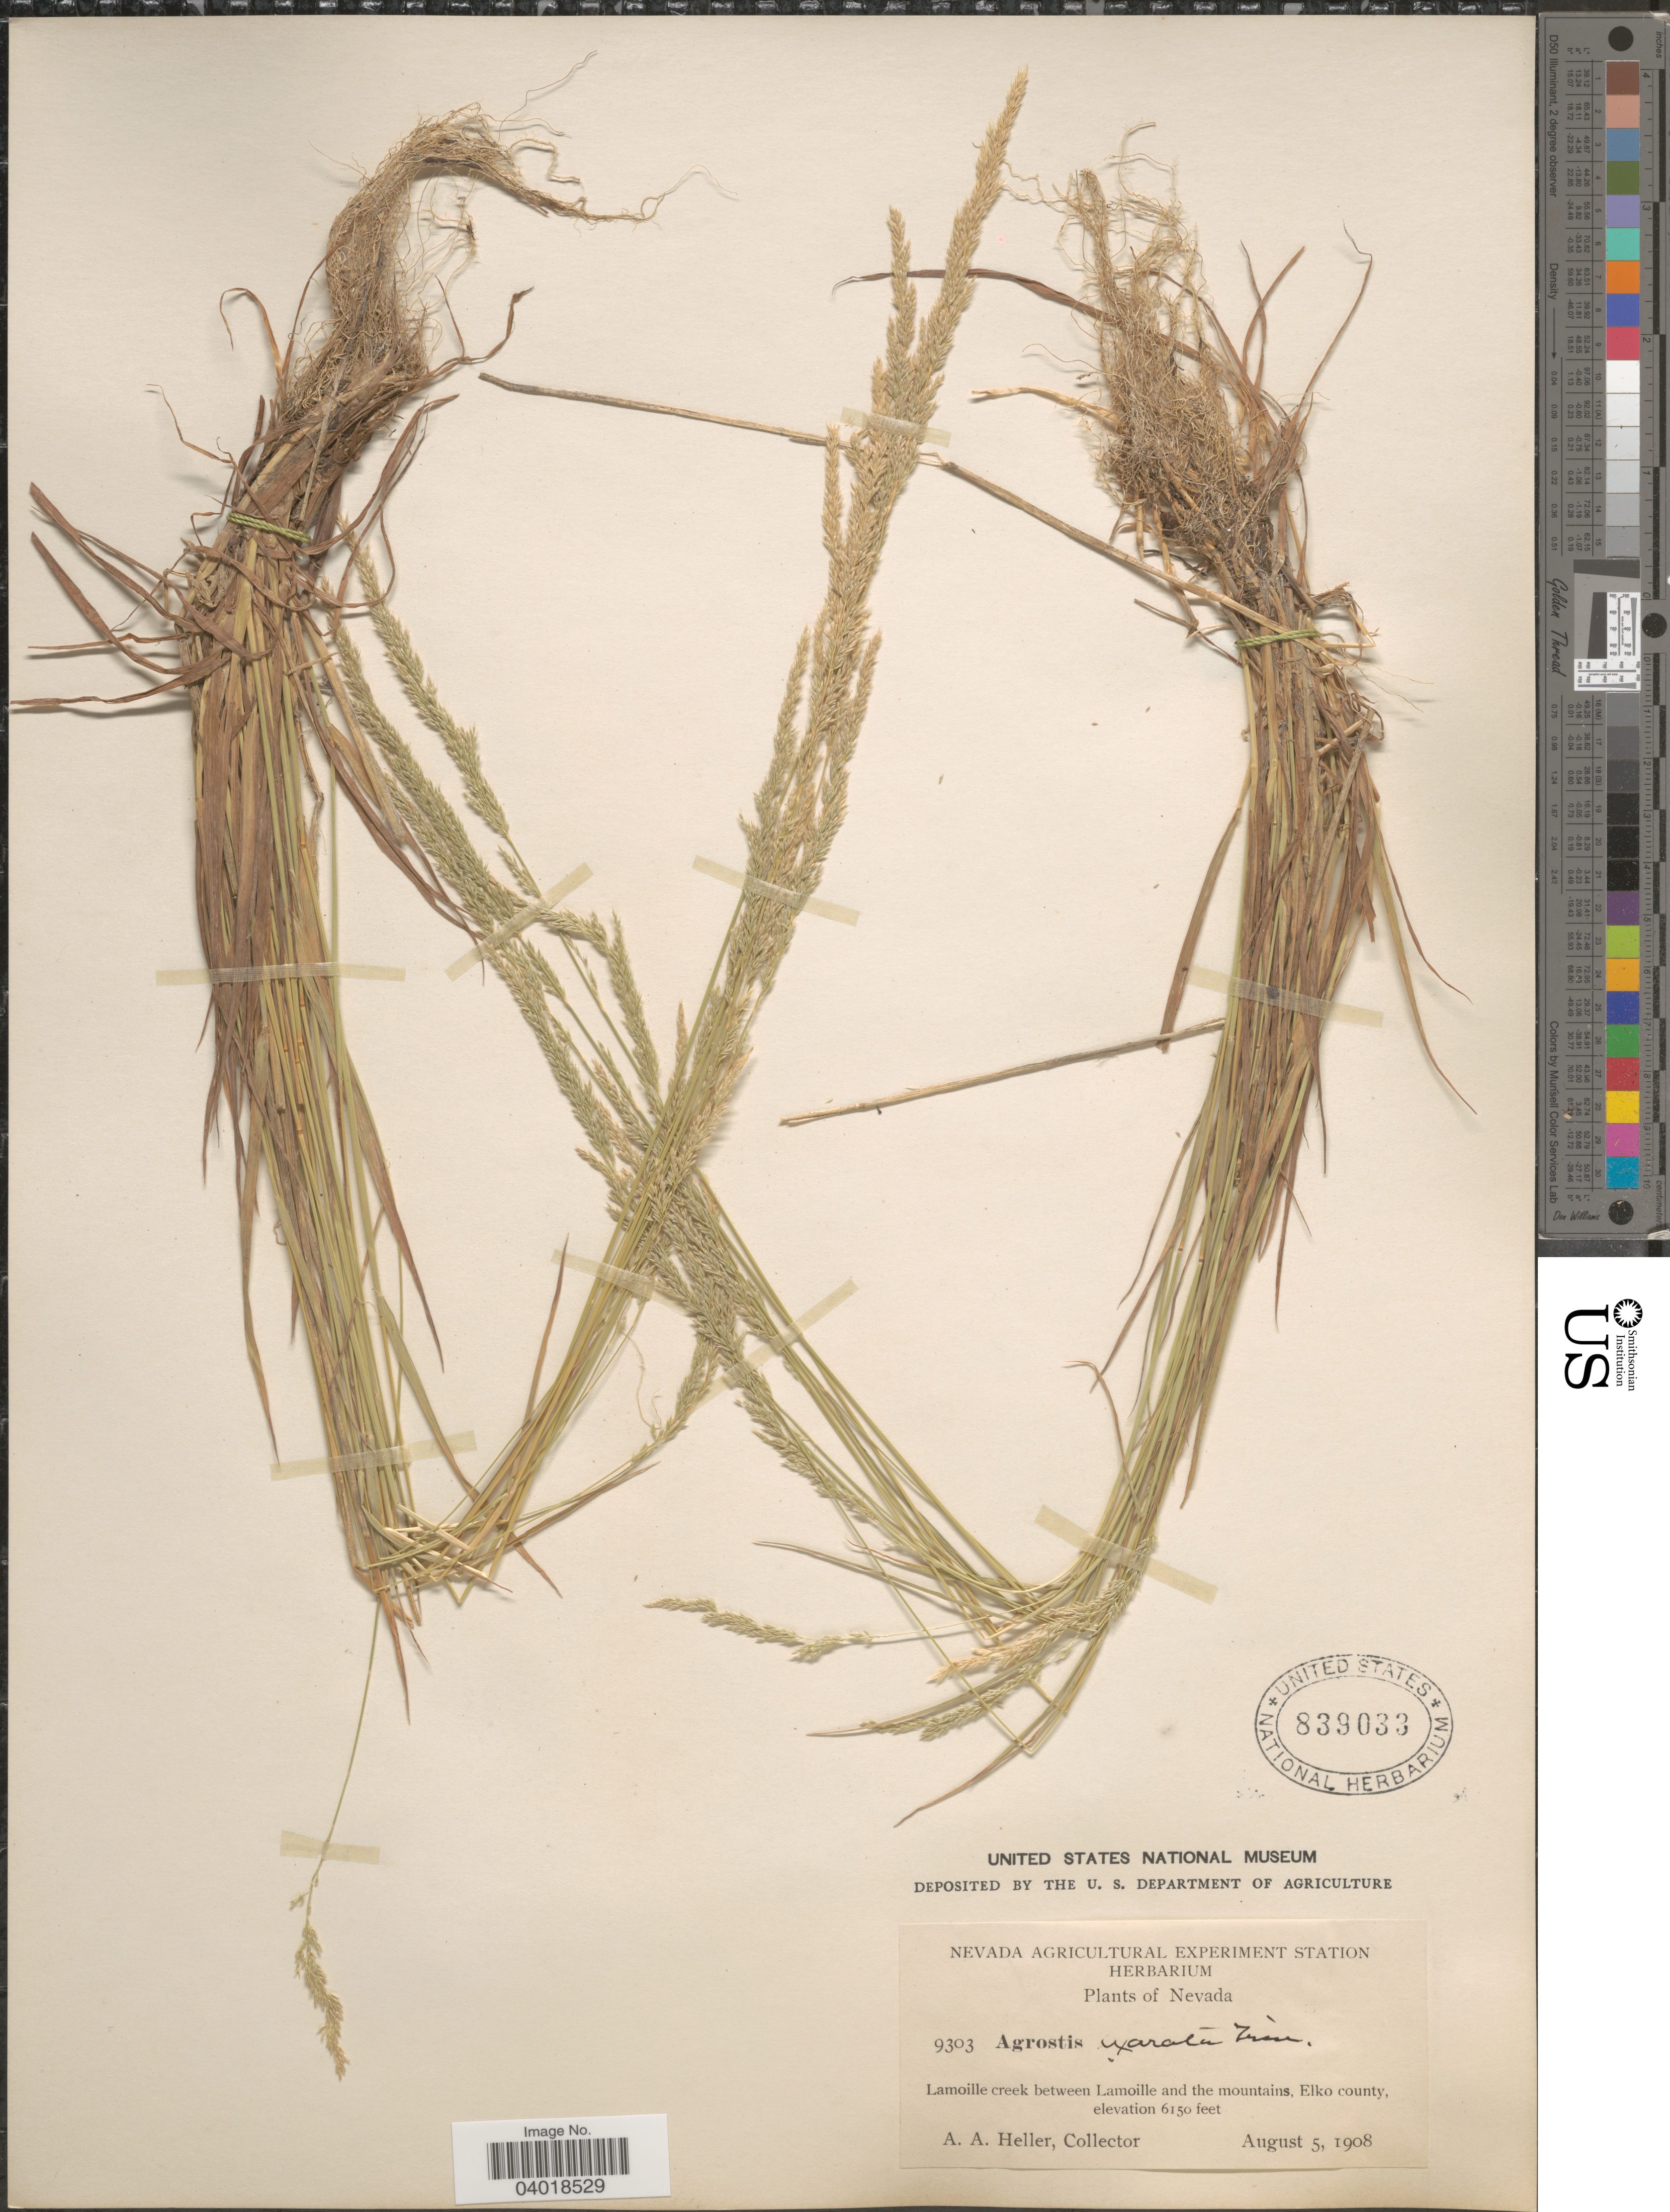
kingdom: Plantae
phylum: Tracheophyta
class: Liliopsida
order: Poales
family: Poaceae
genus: Agrostis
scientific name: Agrostis exarata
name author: Trin.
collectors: A. A. Heller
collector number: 9303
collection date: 1908-08-05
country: United States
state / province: Nevada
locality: Lamoille creek between Lamoille and the mountains, Elko county.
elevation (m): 1875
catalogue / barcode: US 839033